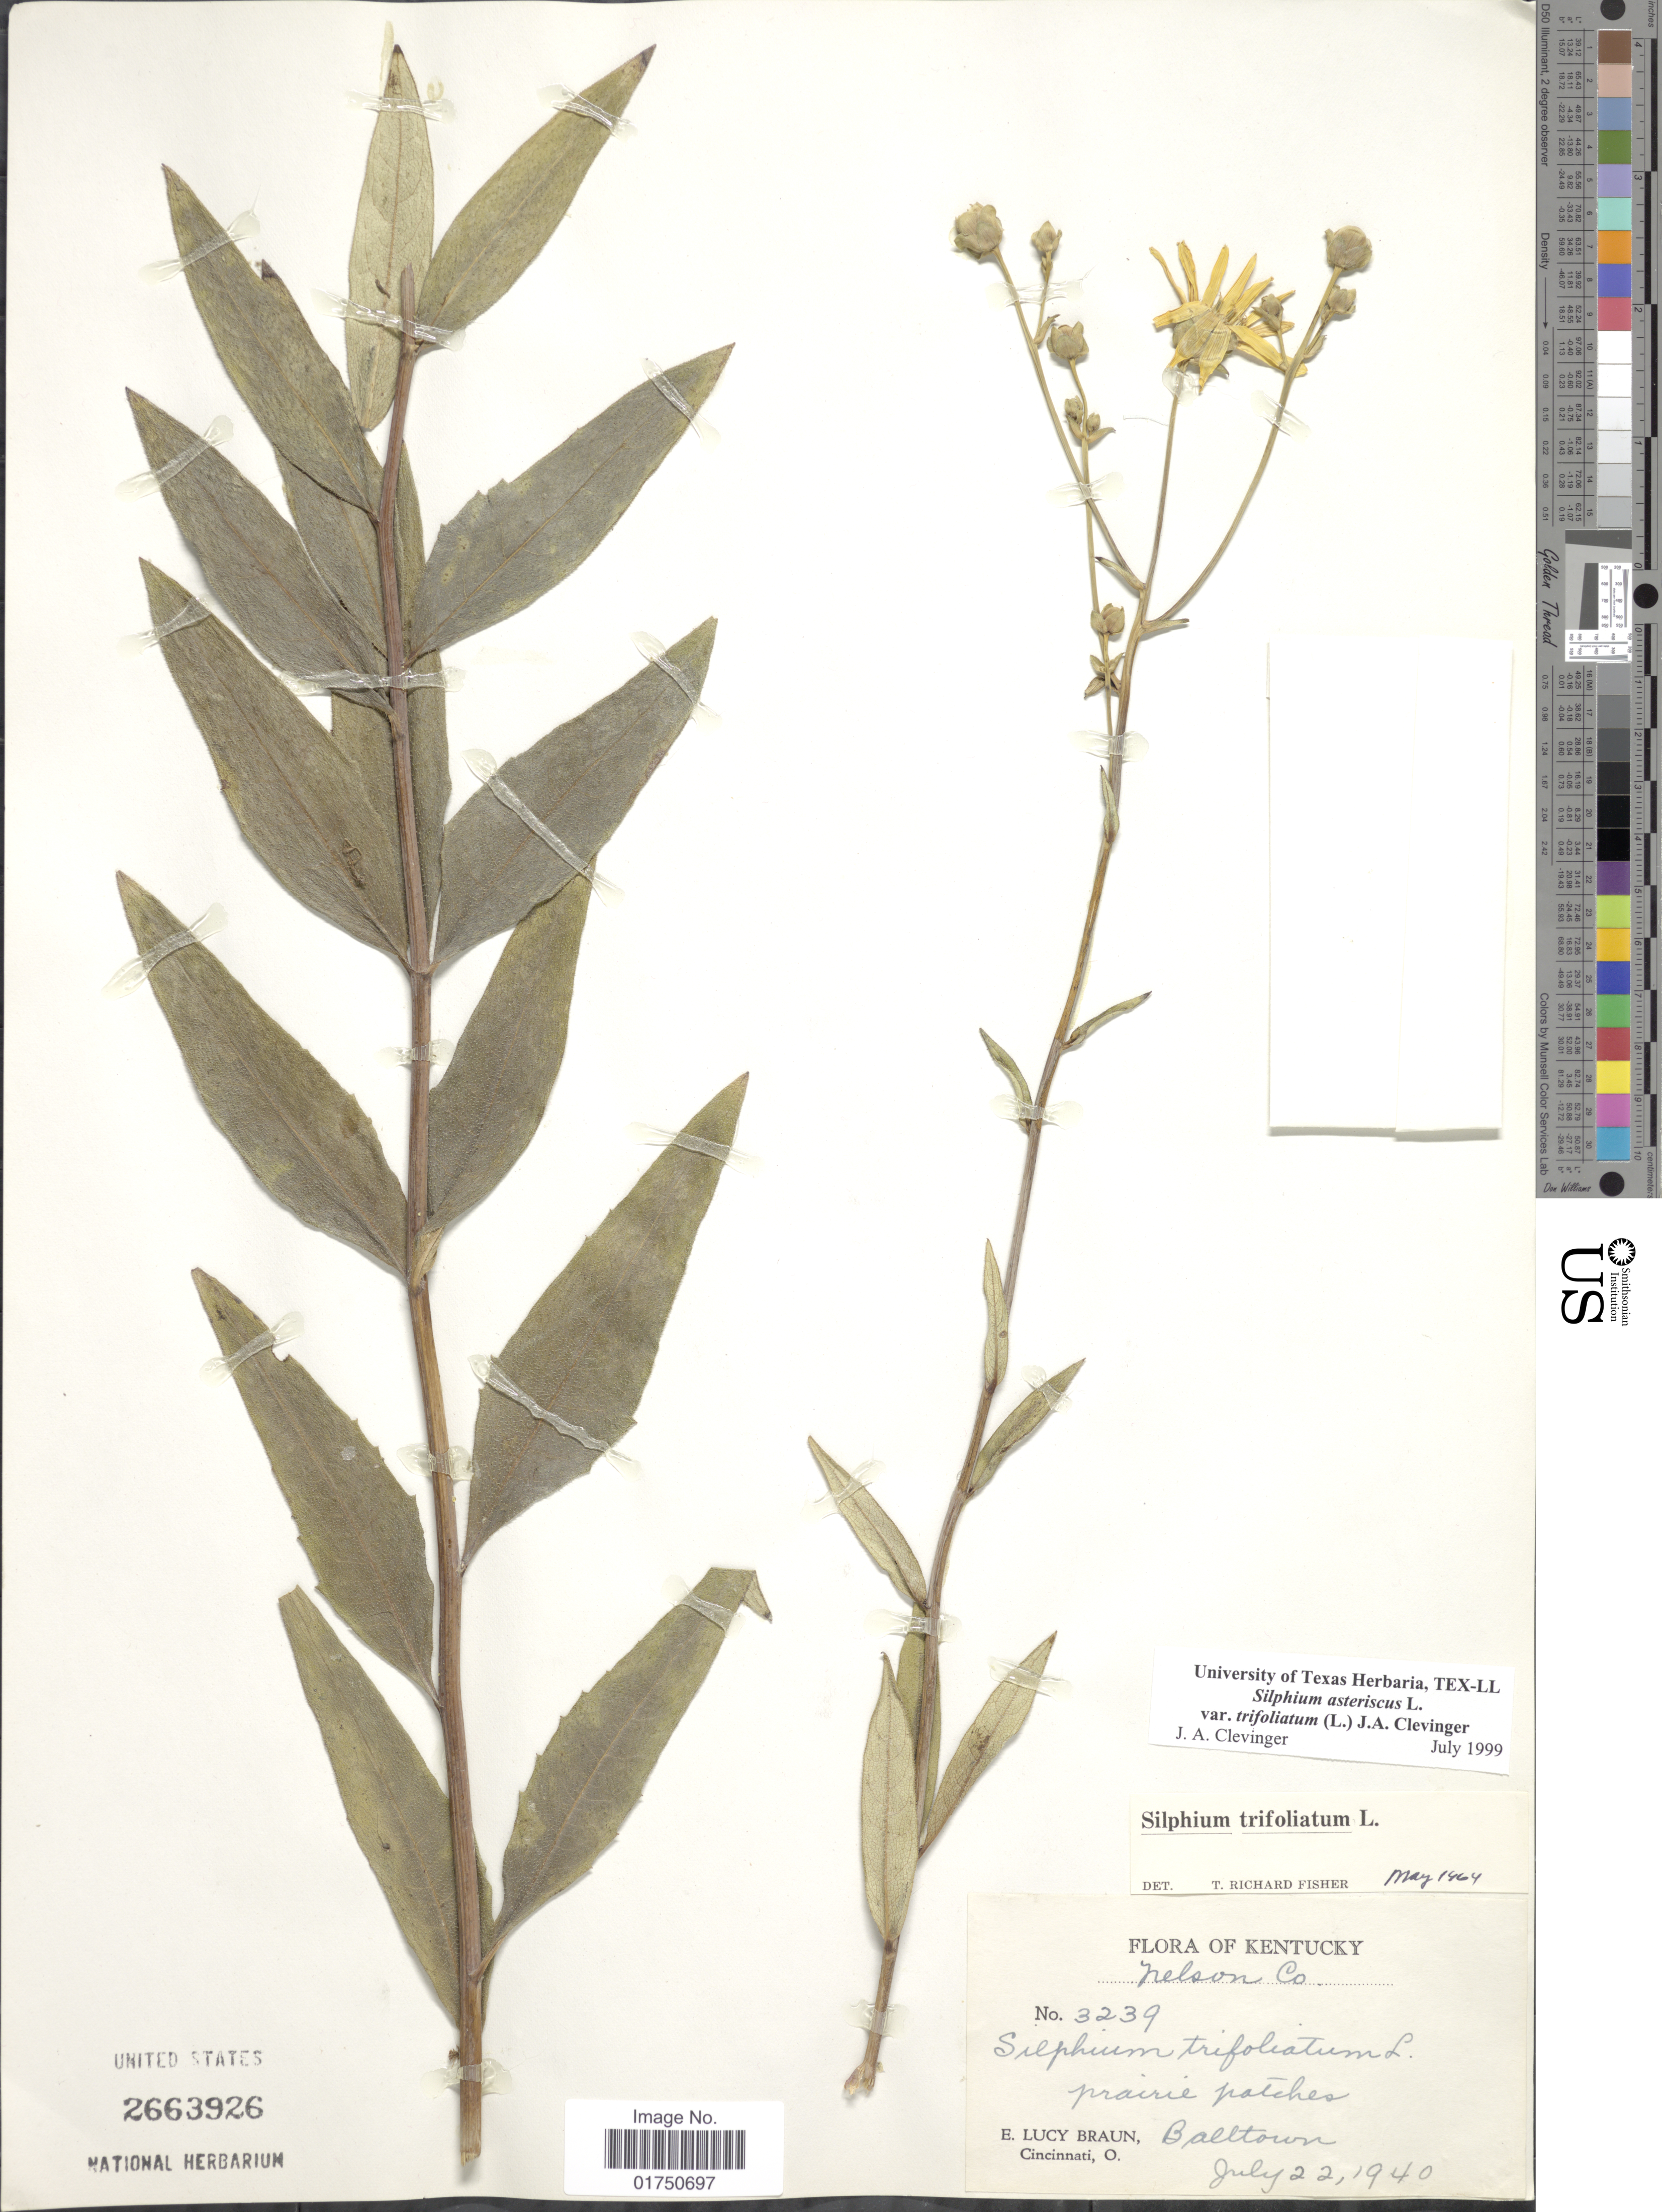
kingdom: Plantae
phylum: Tracheophyta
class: Magnoliopsida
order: Asterales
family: Asteraceae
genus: Silphium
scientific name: Silphium asteriscus var. trifoliatum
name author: (L.) Clevinger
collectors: E. L. Braun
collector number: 3239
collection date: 1940-07-22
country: United States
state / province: Kentucky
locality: Nelson Co. Balltown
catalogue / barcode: US 2663926